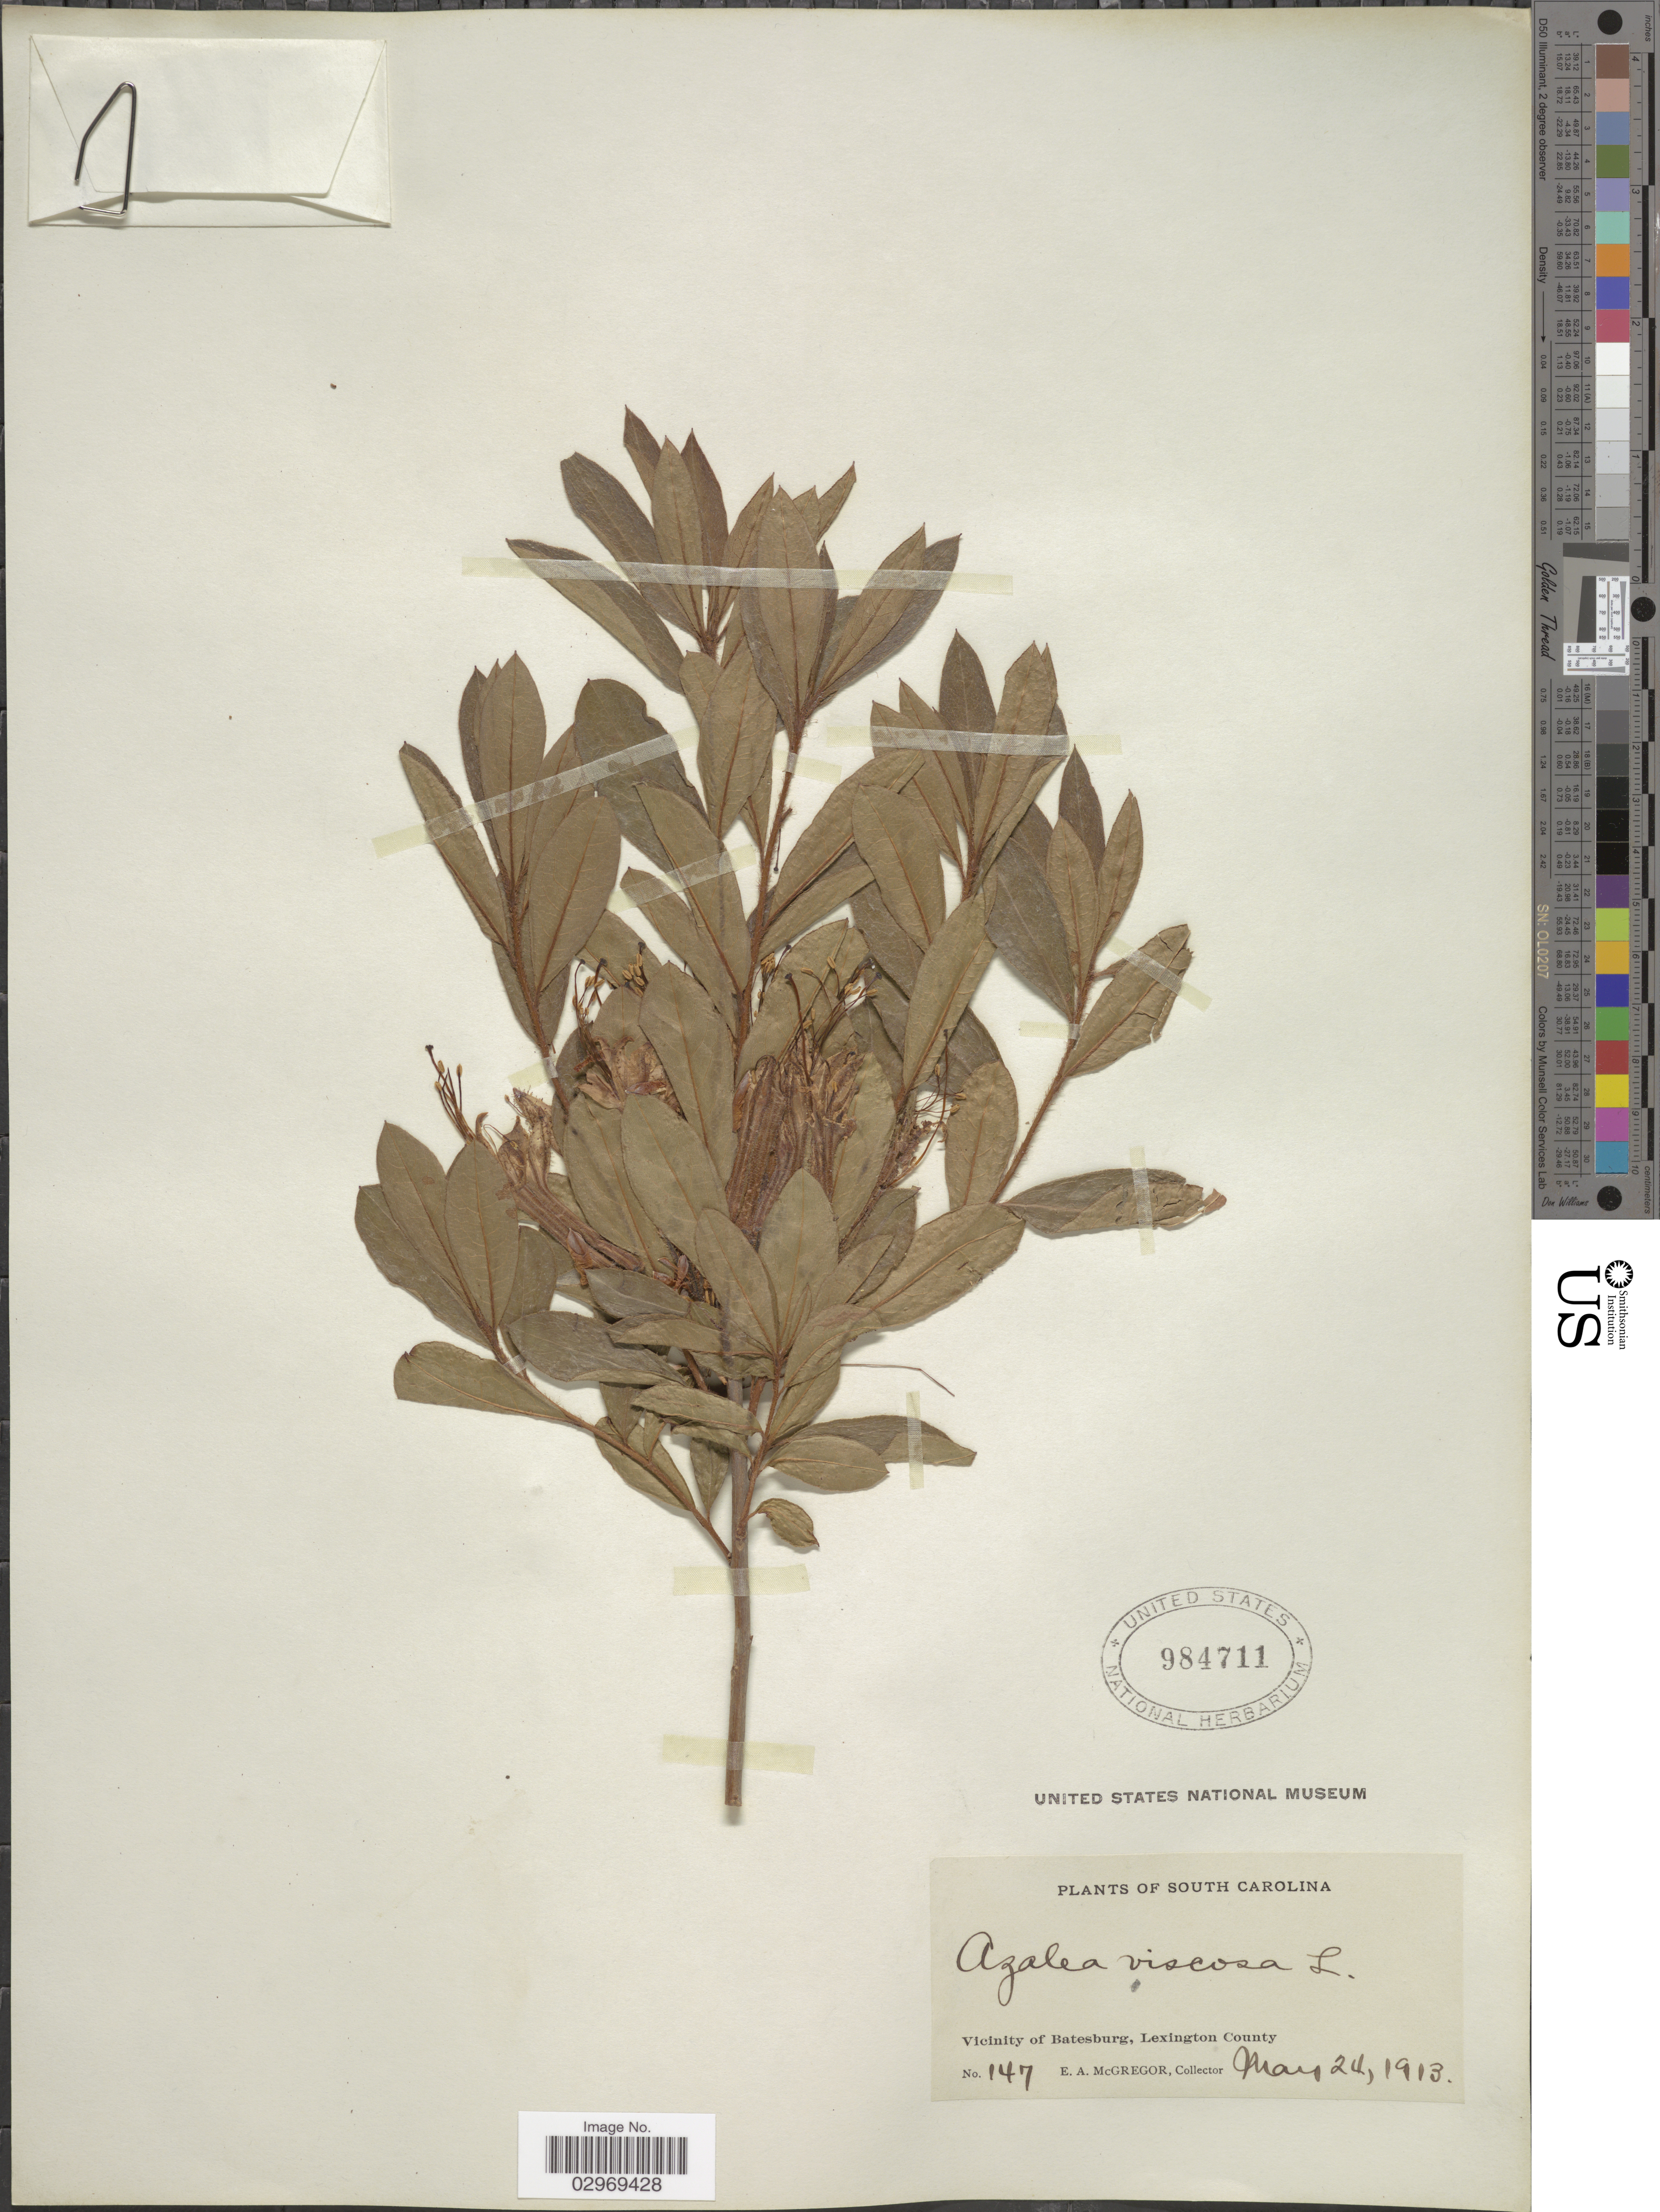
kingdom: Plantae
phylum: Tracheophyta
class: Magnoliopsida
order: Ericales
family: Ericaceae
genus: Rhododendron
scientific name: Rhododendron viscosum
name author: (L.) Torr.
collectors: E. A. McGregor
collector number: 147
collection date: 1913-05-24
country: United States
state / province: South Carolina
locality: Vicinity of Batesburg, Lexington County.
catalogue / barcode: US 984711